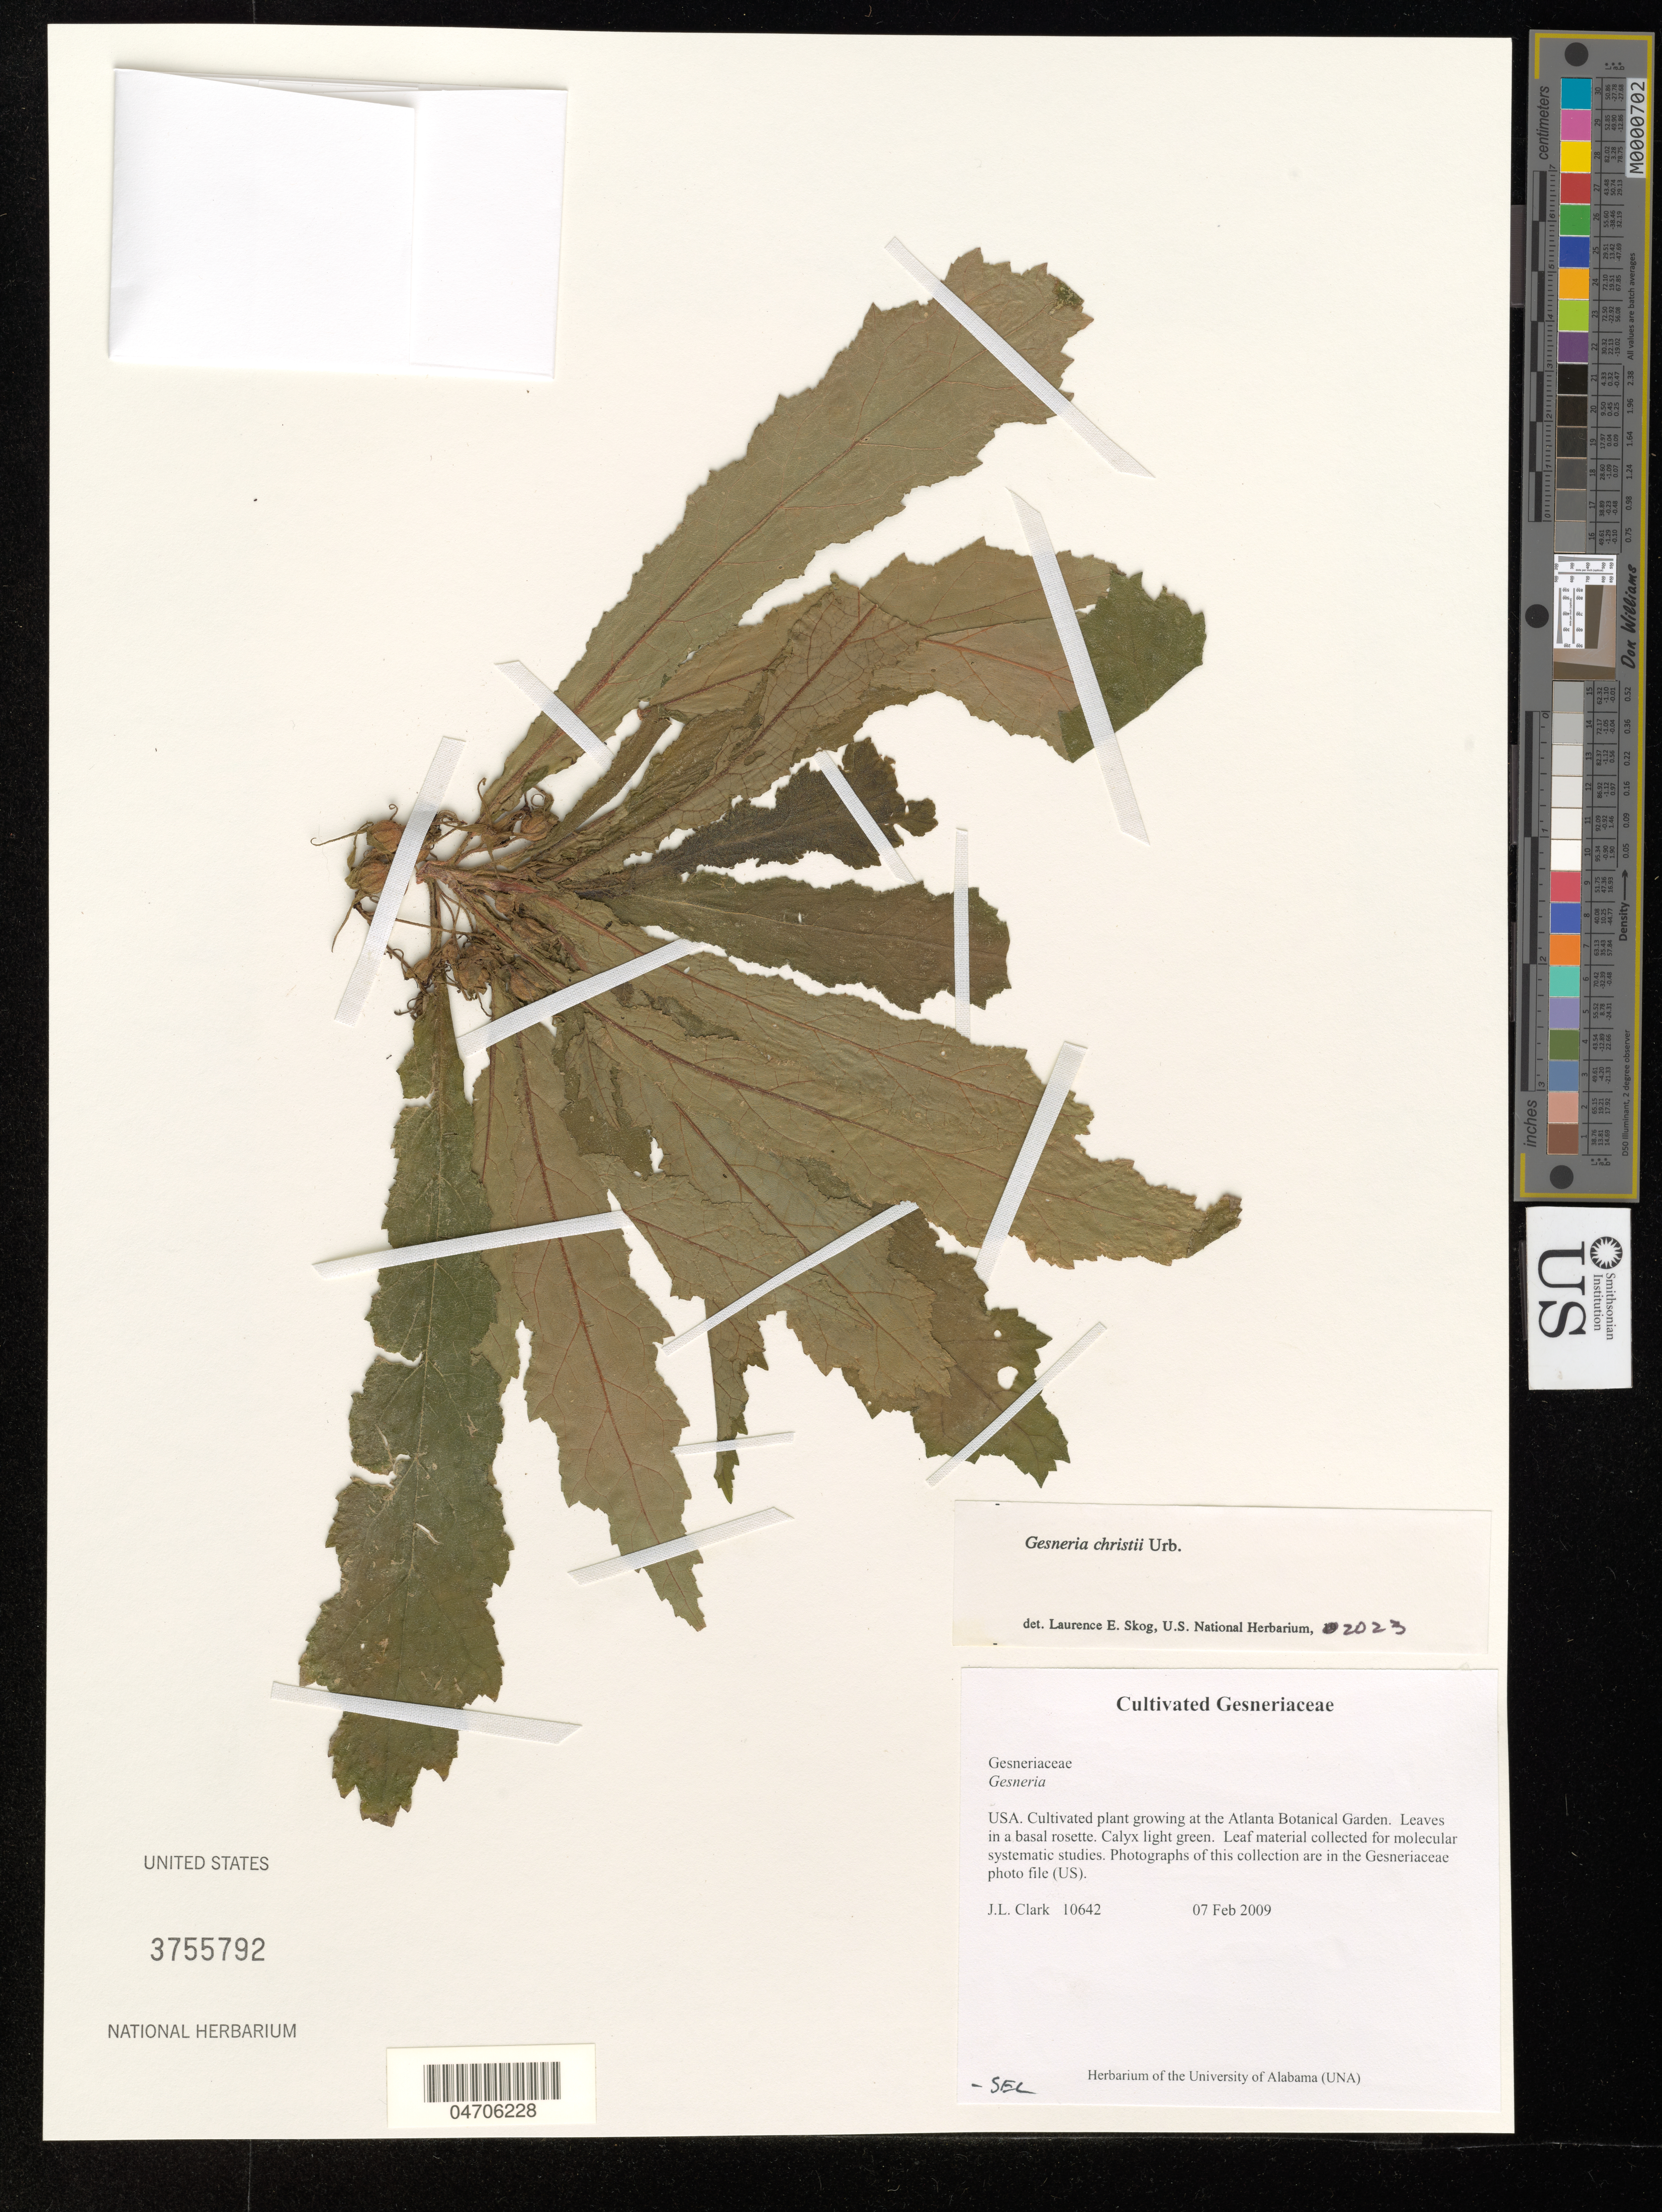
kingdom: Plantae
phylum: Tracheophyta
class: Magnoliopsida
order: Lamiales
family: Gesneriaceae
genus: Gesneria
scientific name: Gesneria christii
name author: Urb.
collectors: J. L. Clark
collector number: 10642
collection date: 2009-02-07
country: United States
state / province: Georgia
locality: At the Atlanta Botanical Garden.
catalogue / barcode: US 3755792